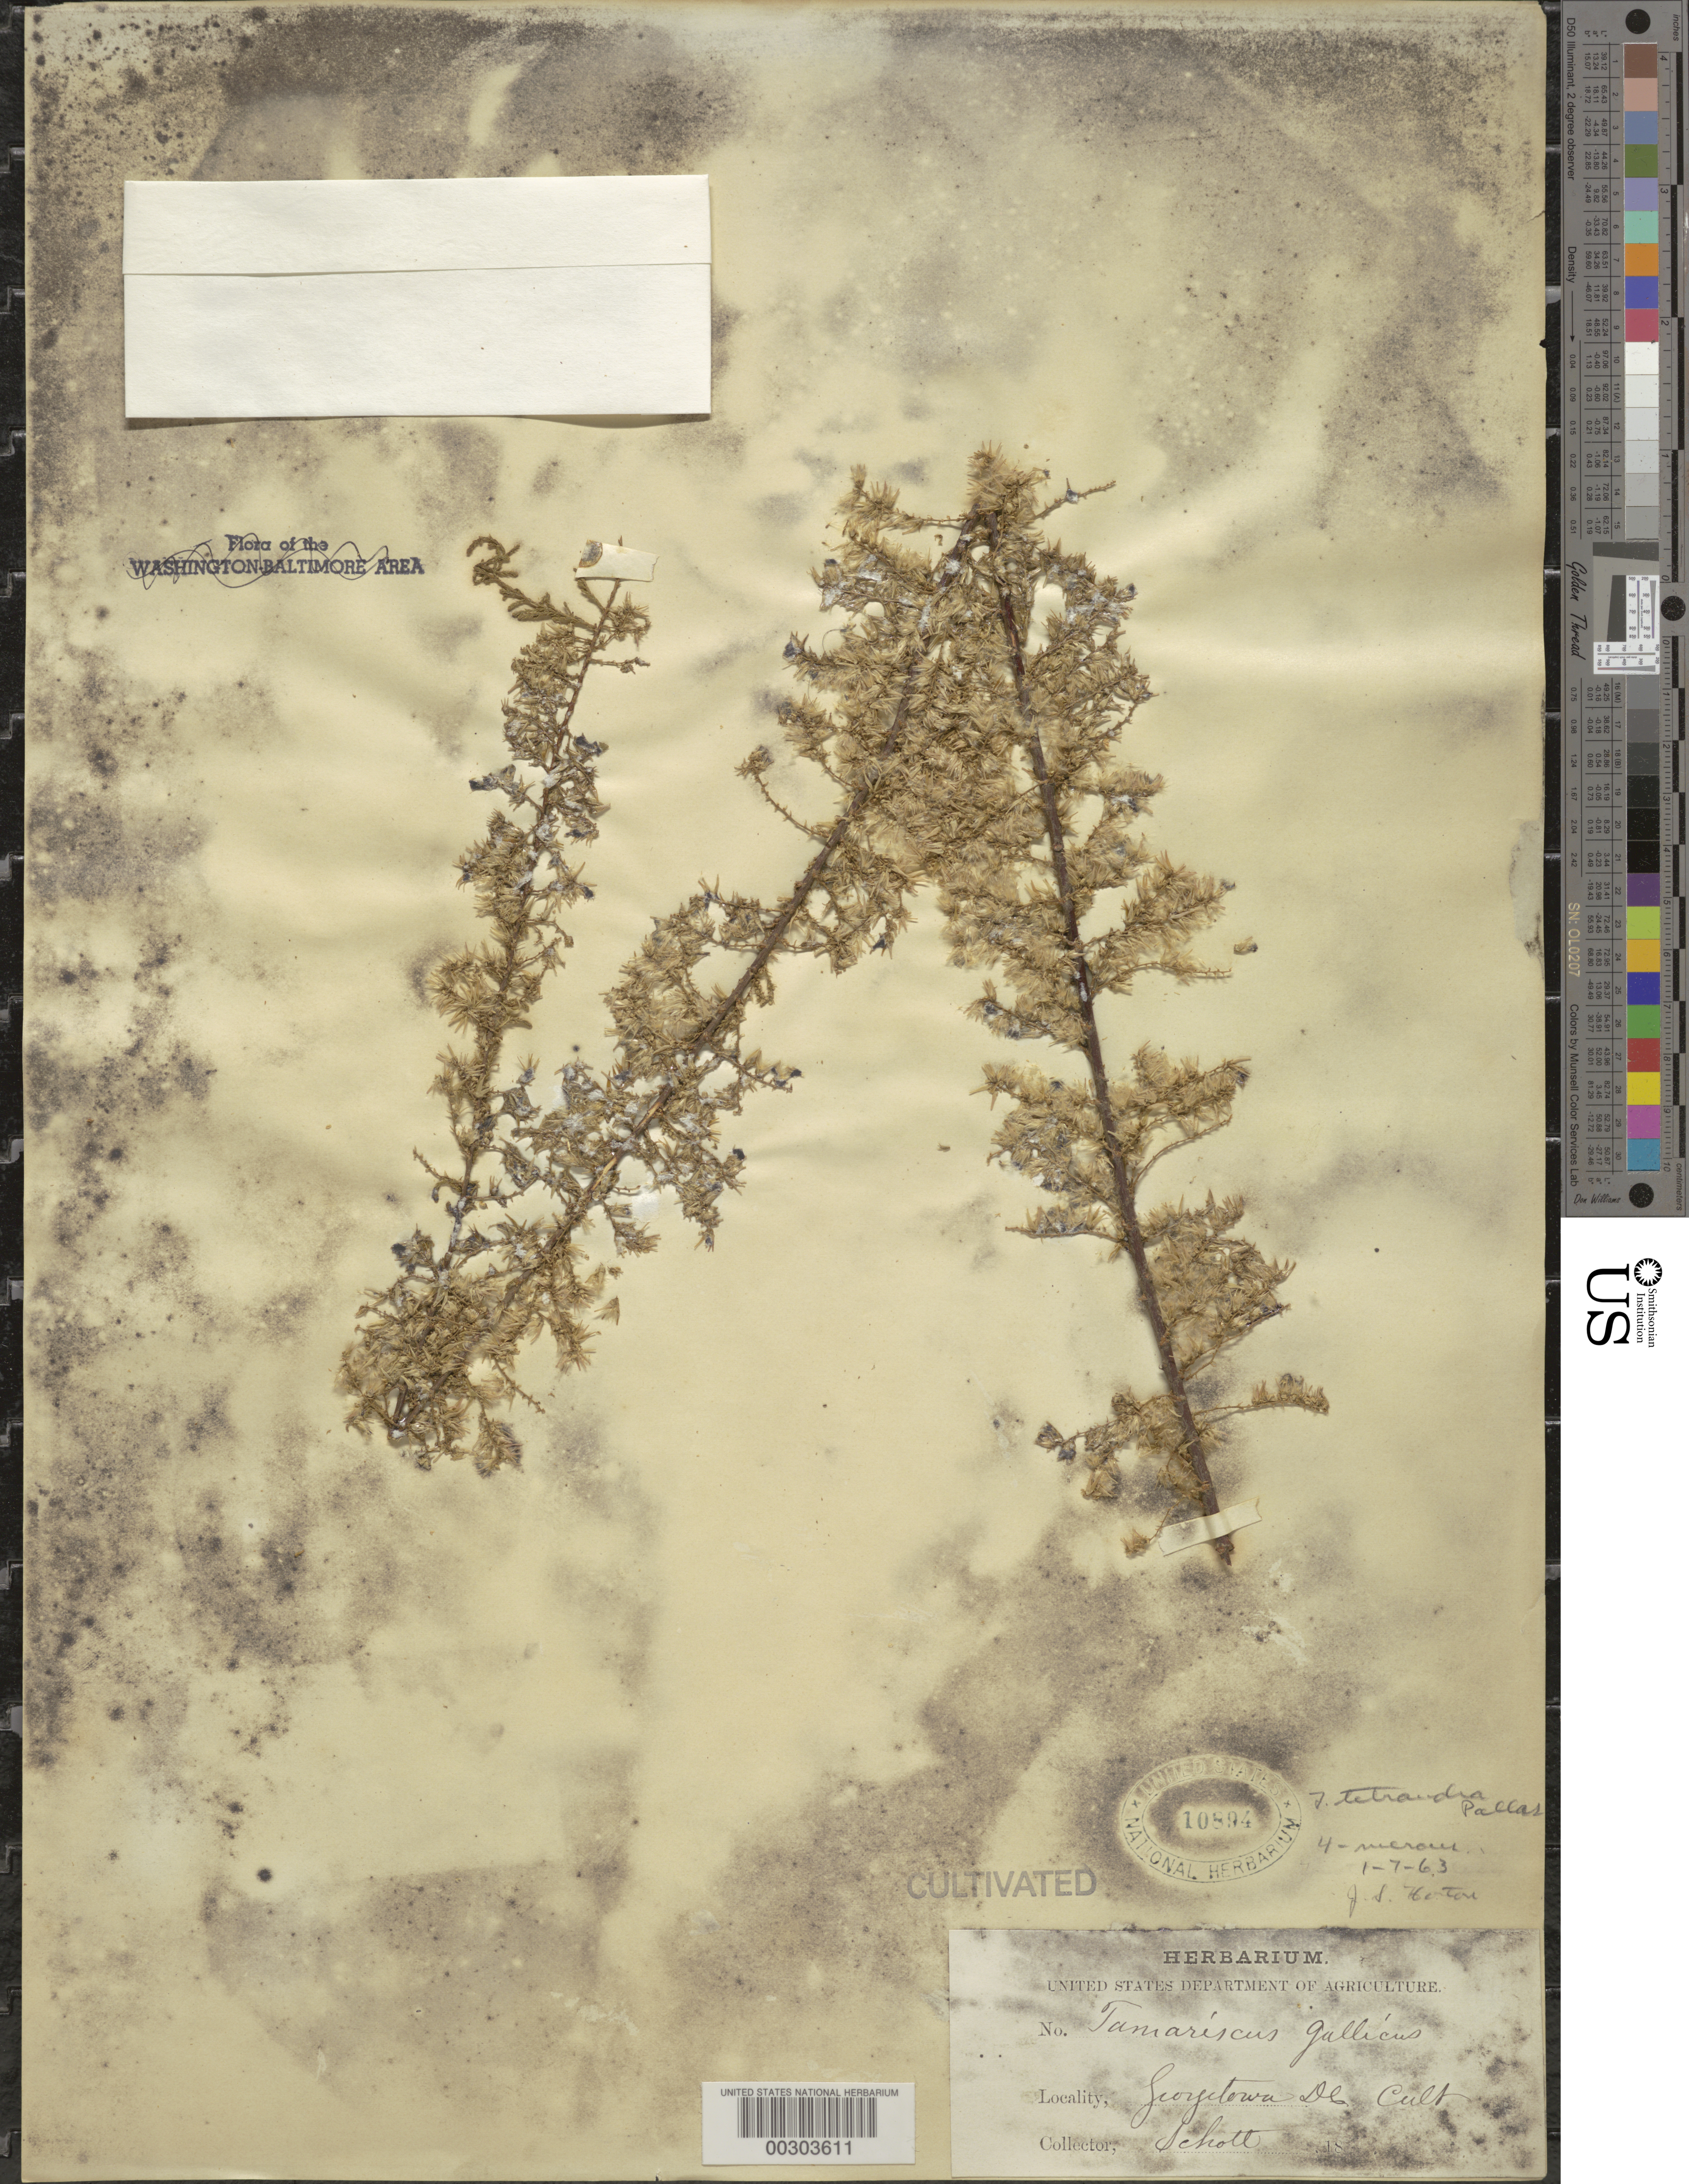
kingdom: Plantae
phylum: Tracheophyta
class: Magnoliopsida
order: Caryophyllales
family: Tamaricaceae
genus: Tamarix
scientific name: Tamarix tetrandra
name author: Pall. ex M. Bieb.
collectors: A. L. Schott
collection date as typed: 18--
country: United States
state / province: District of Columbia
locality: Georgetown C. and O. Canal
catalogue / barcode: US 10894